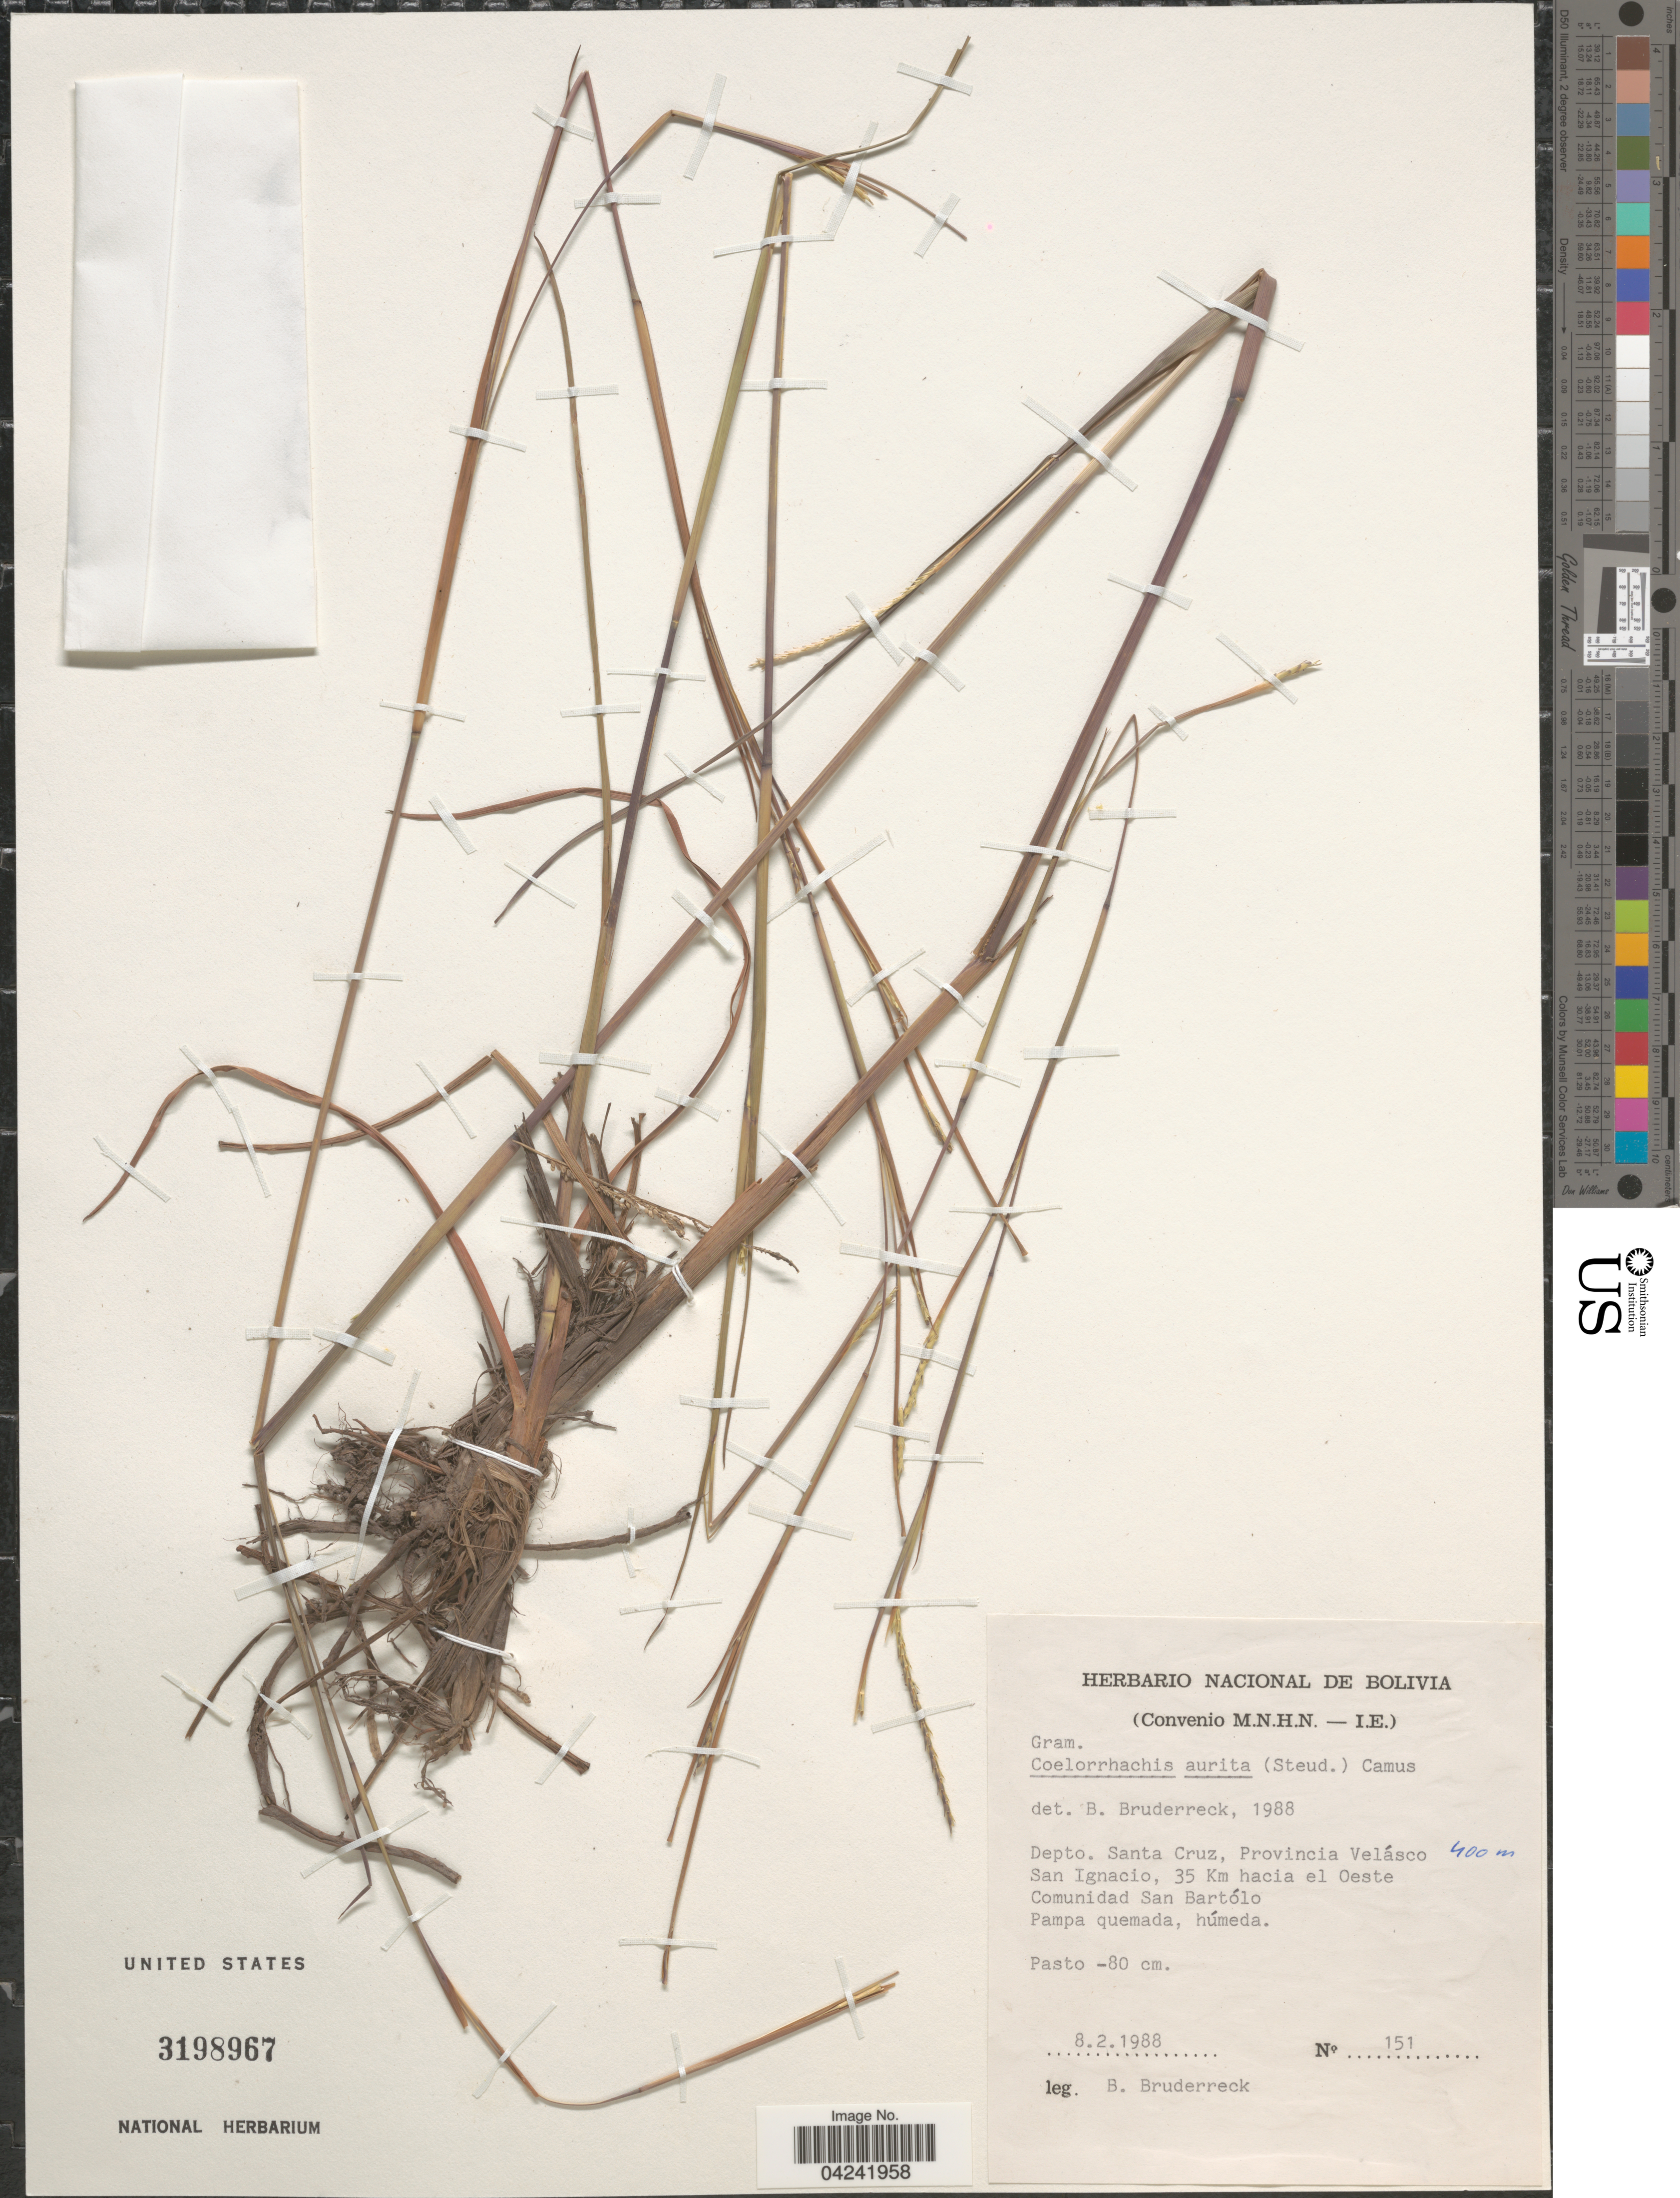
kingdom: Plantae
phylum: Tracheophyta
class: Liliopsida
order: Poales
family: Poaceae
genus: Mnesithea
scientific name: Mnesithea aurita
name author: (Steud.) de Koning & Sosef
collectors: B. Bruderreck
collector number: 151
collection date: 1988-02-08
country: Bolivia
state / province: Santa Cruz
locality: Depto. Santa Cruz, Provincia Velásco San Ignacio, 35 Km hacia el Oeste Comunidad San Bartólo.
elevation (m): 400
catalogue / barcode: US 3198967